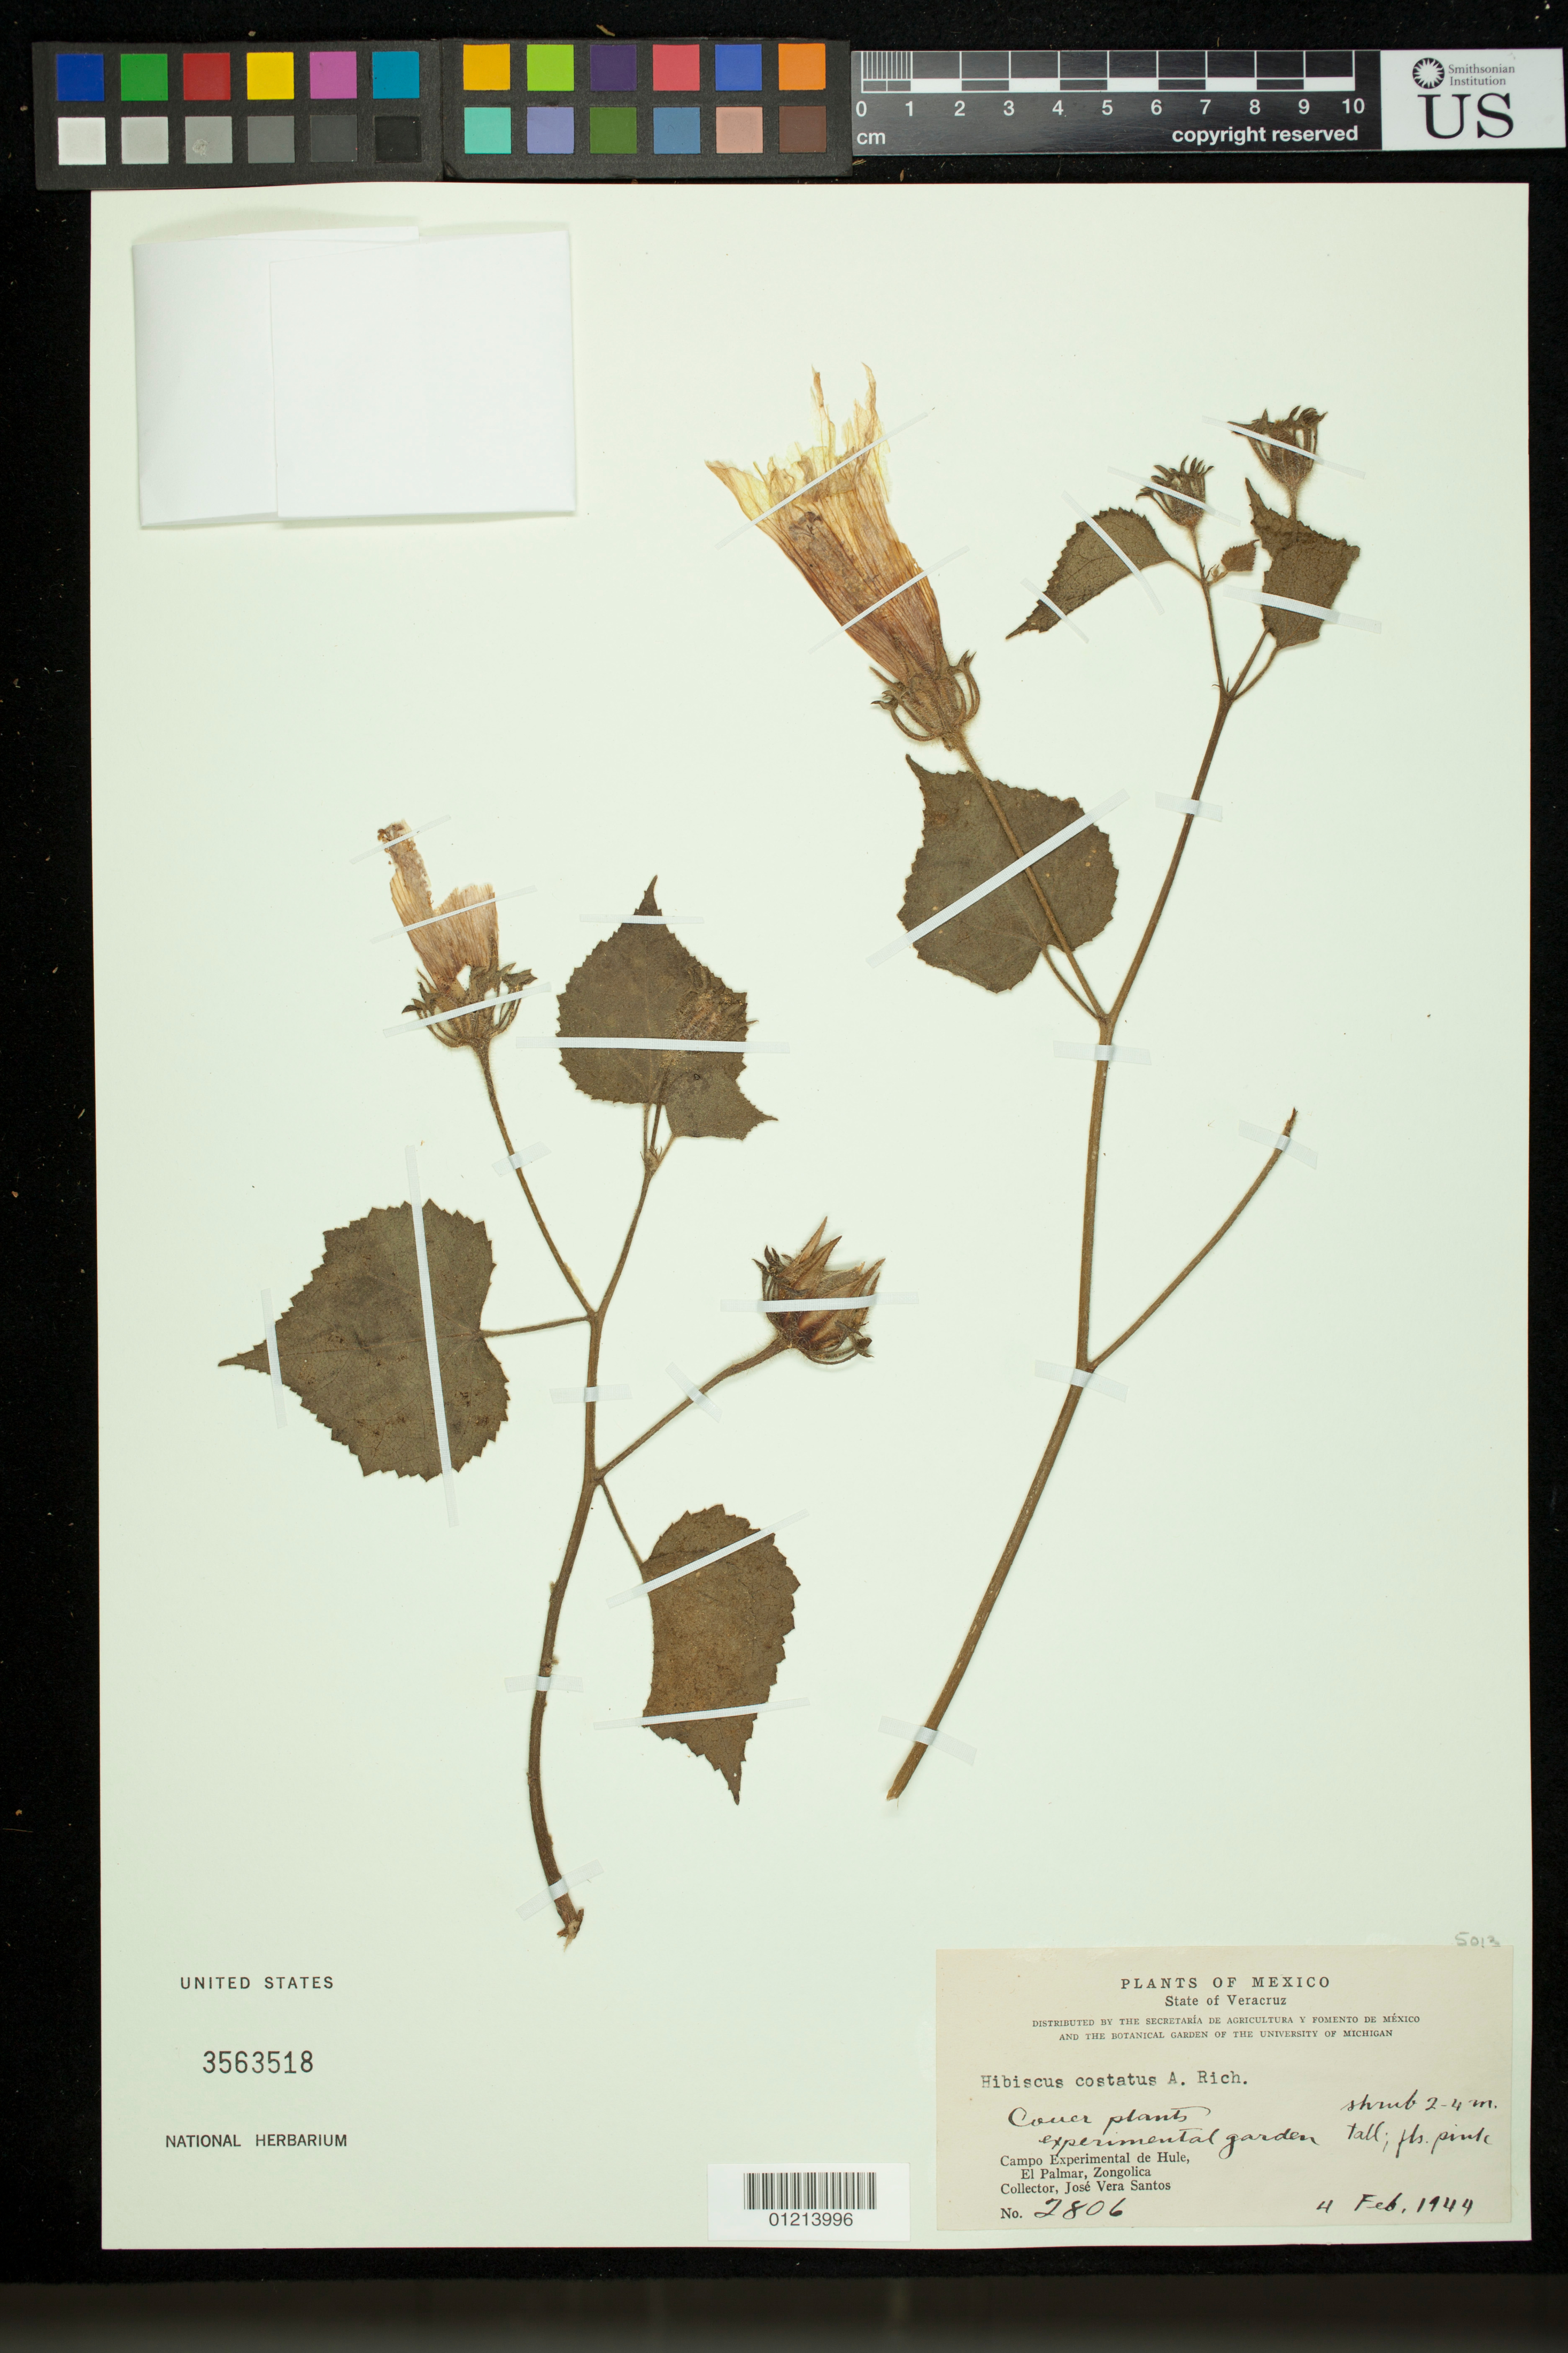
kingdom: Plantae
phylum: Tracheophyta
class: Magnoliopsida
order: Malvales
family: Malvaceae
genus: Sabdariffa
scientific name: Sabdariffa costata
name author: (A. Rich.) M.M. Hanes & R.L. Barrett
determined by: Dorr, Laurence J., Curator (BOT), Smithsonian Institution - National Museum of Natural History (UNITED STATES)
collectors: J. V. Santos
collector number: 2806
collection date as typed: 02 Apr 1944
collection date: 1944-04-02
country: Mexico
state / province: Veracruz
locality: Campo Experimental de Hule, El Palmar, Zongolica. Experimental garden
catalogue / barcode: US 3563518